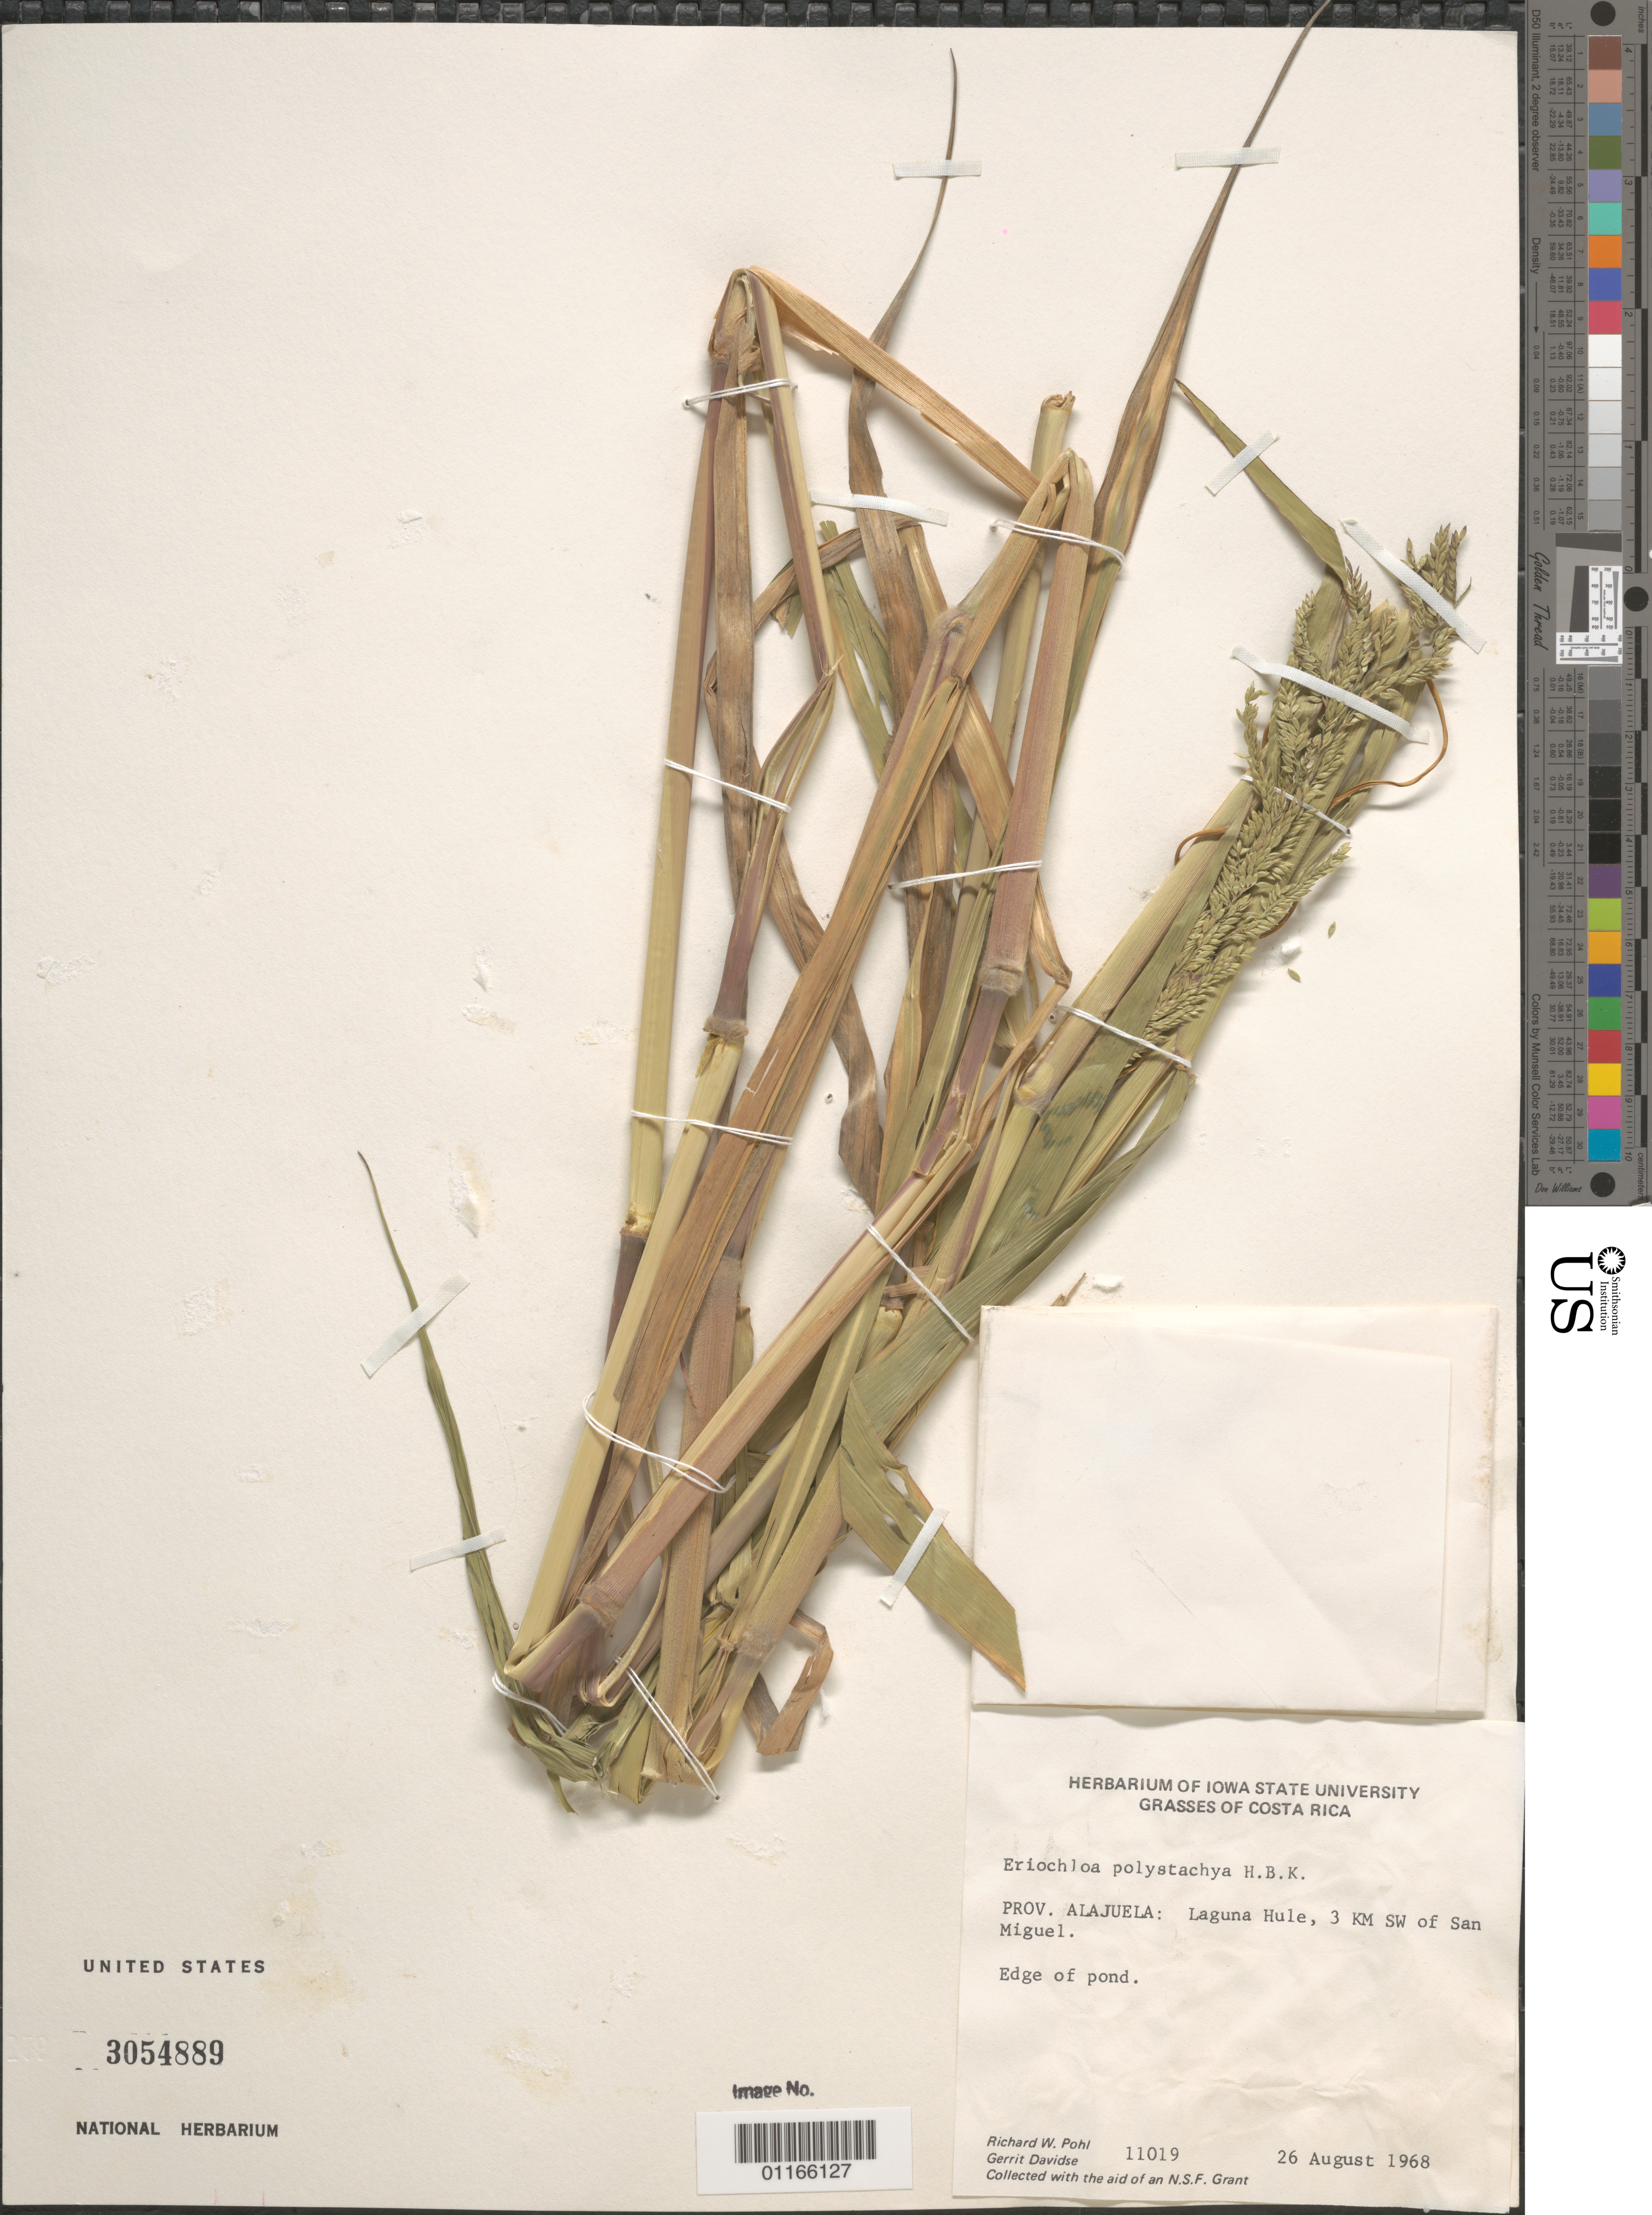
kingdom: Plantae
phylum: Tracheophyta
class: Liliopsida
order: Poales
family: Poaceae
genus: Eriochloa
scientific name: Eriochloa polystachya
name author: Kunth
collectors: R. W. Pohl & G. Davidse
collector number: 11019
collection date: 1968-08-26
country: Costa Rica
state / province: Alajuela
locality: Laguna Hule, 3 KM SW of San Miguel.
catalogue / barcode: US 3054889